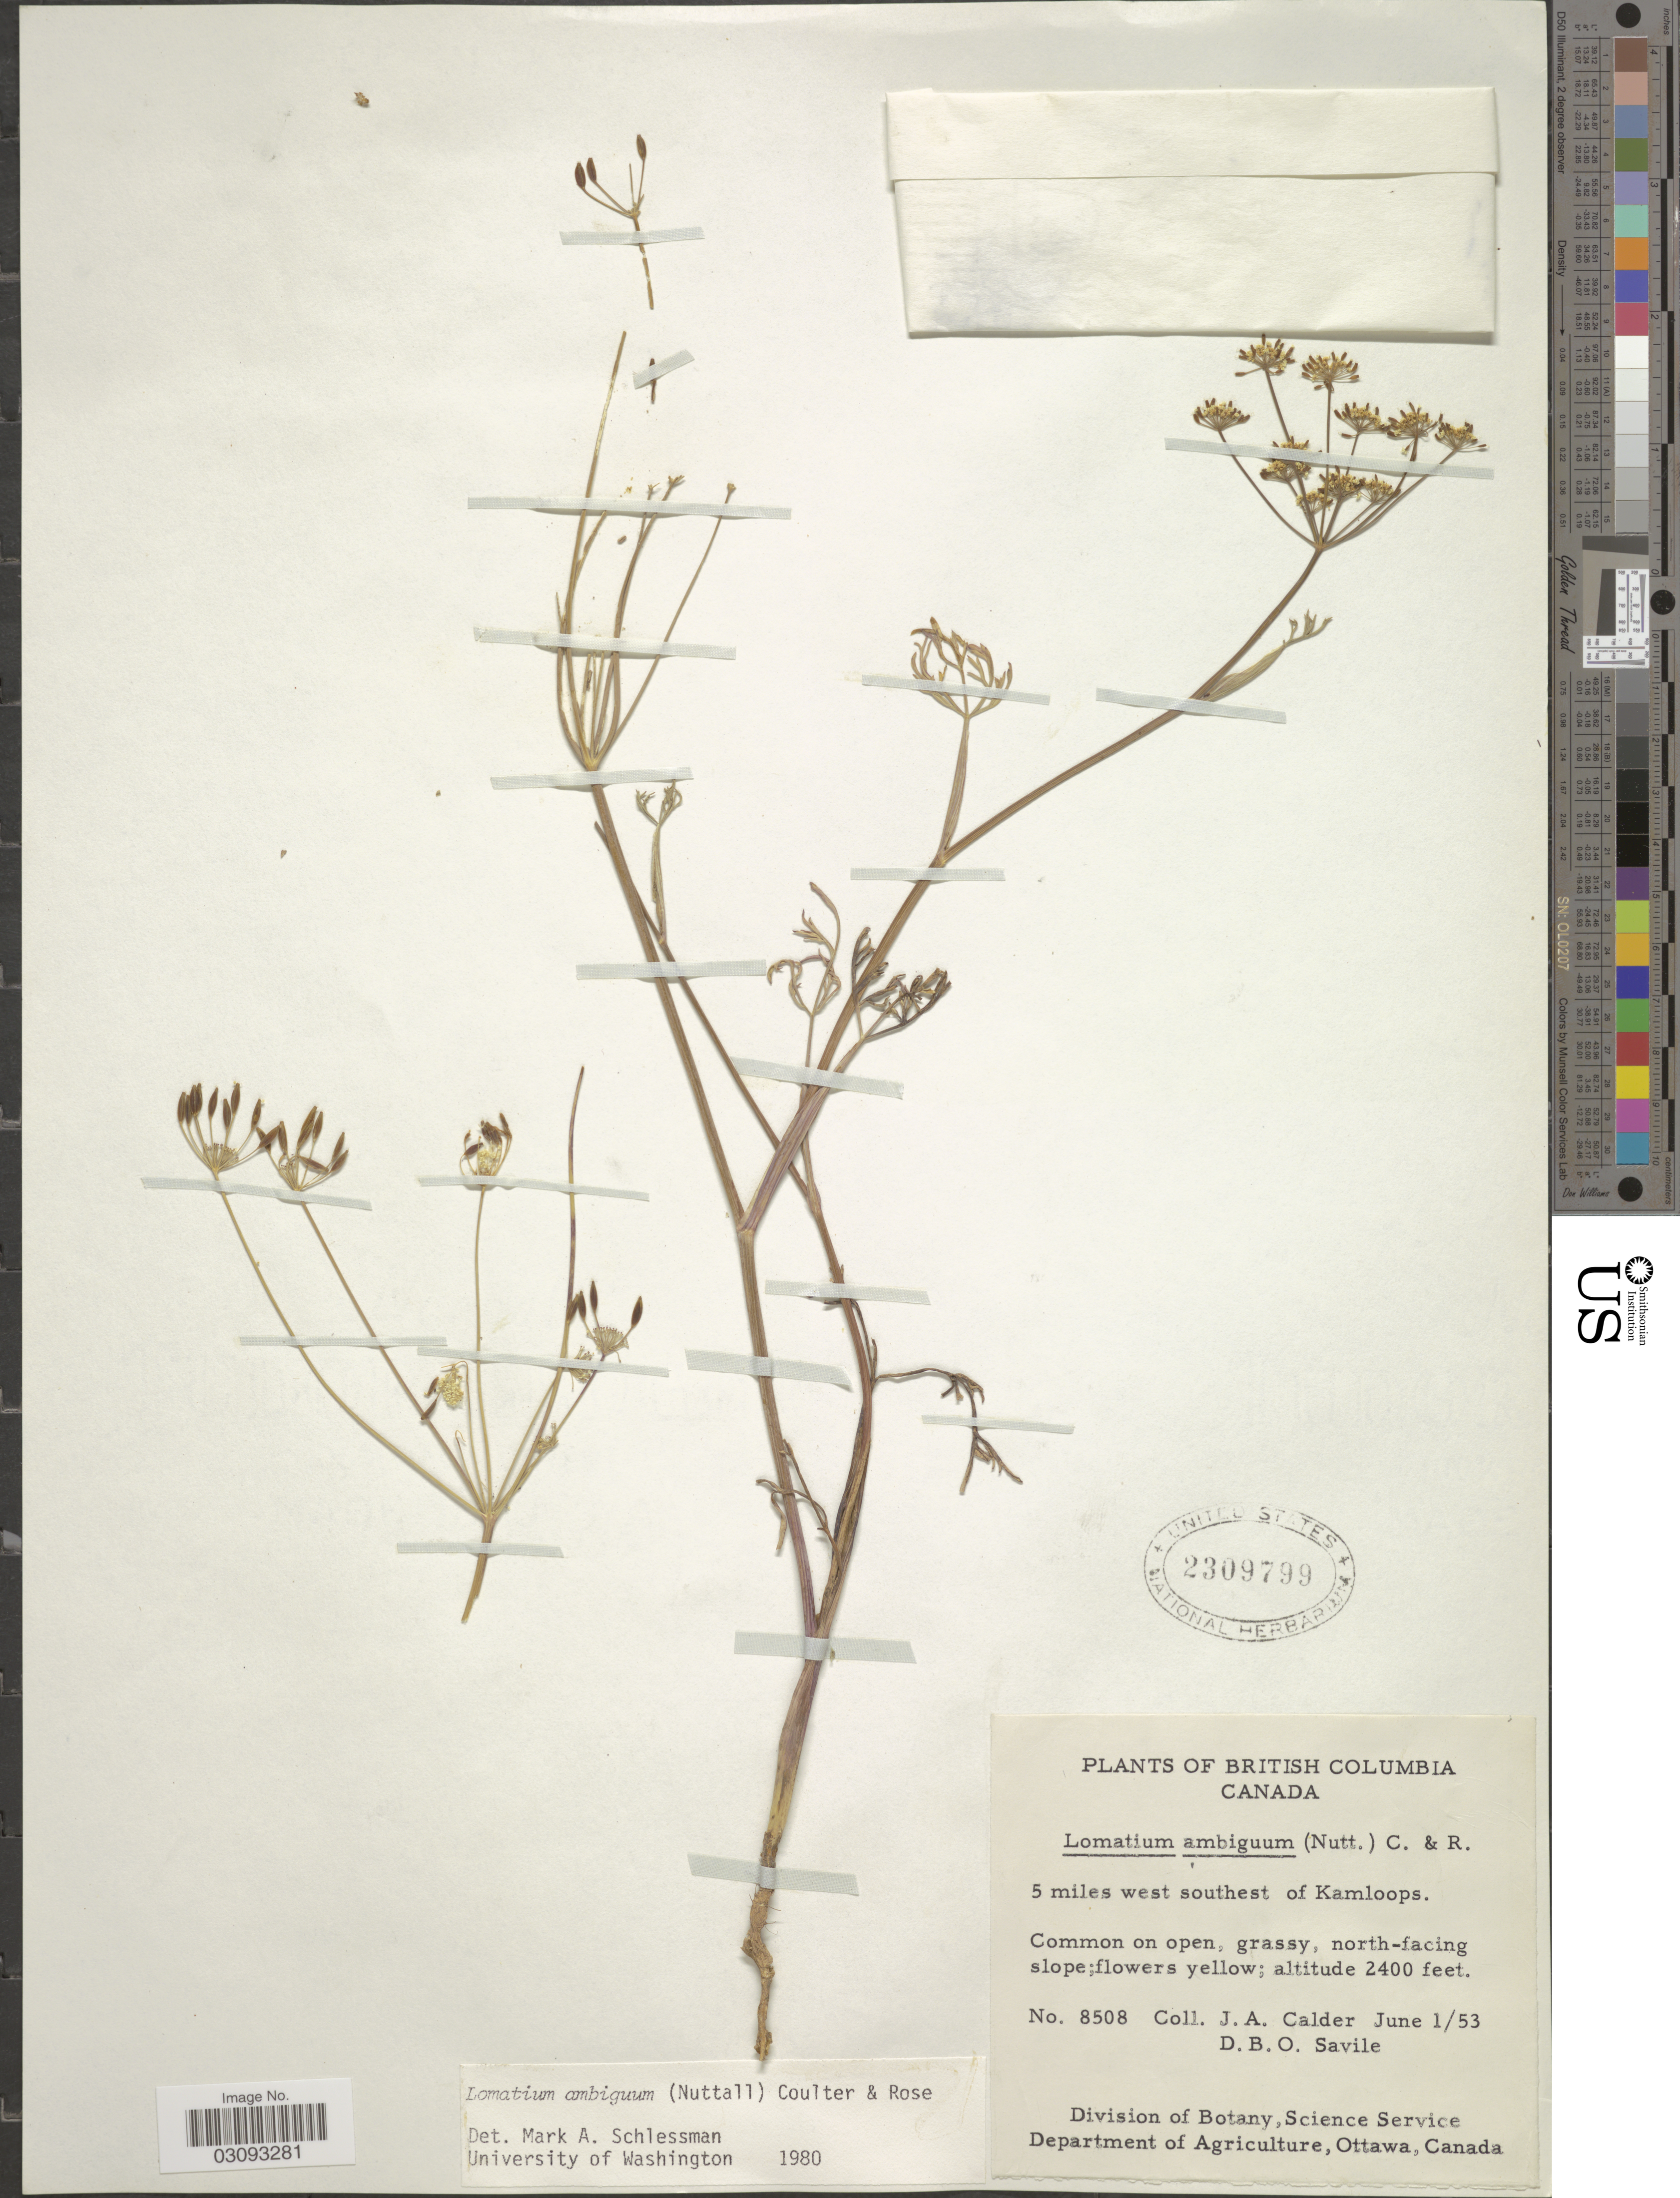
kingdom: Plantae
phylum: Tracheophyta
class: Magnoliopsida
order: Apiales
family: Apiaceae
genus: Lomatium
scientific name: Lomatium ambiguum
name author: (Nutt.) Coult. & Rose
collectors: J. A. Calder & D. Savile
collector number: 8508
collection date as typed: Transcribed d/m/y: 1/6/53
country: Canada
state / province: British Columbia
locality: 5 miles southest of Kamloops, north-facing slope.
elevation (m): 732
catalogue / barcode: US 2309799